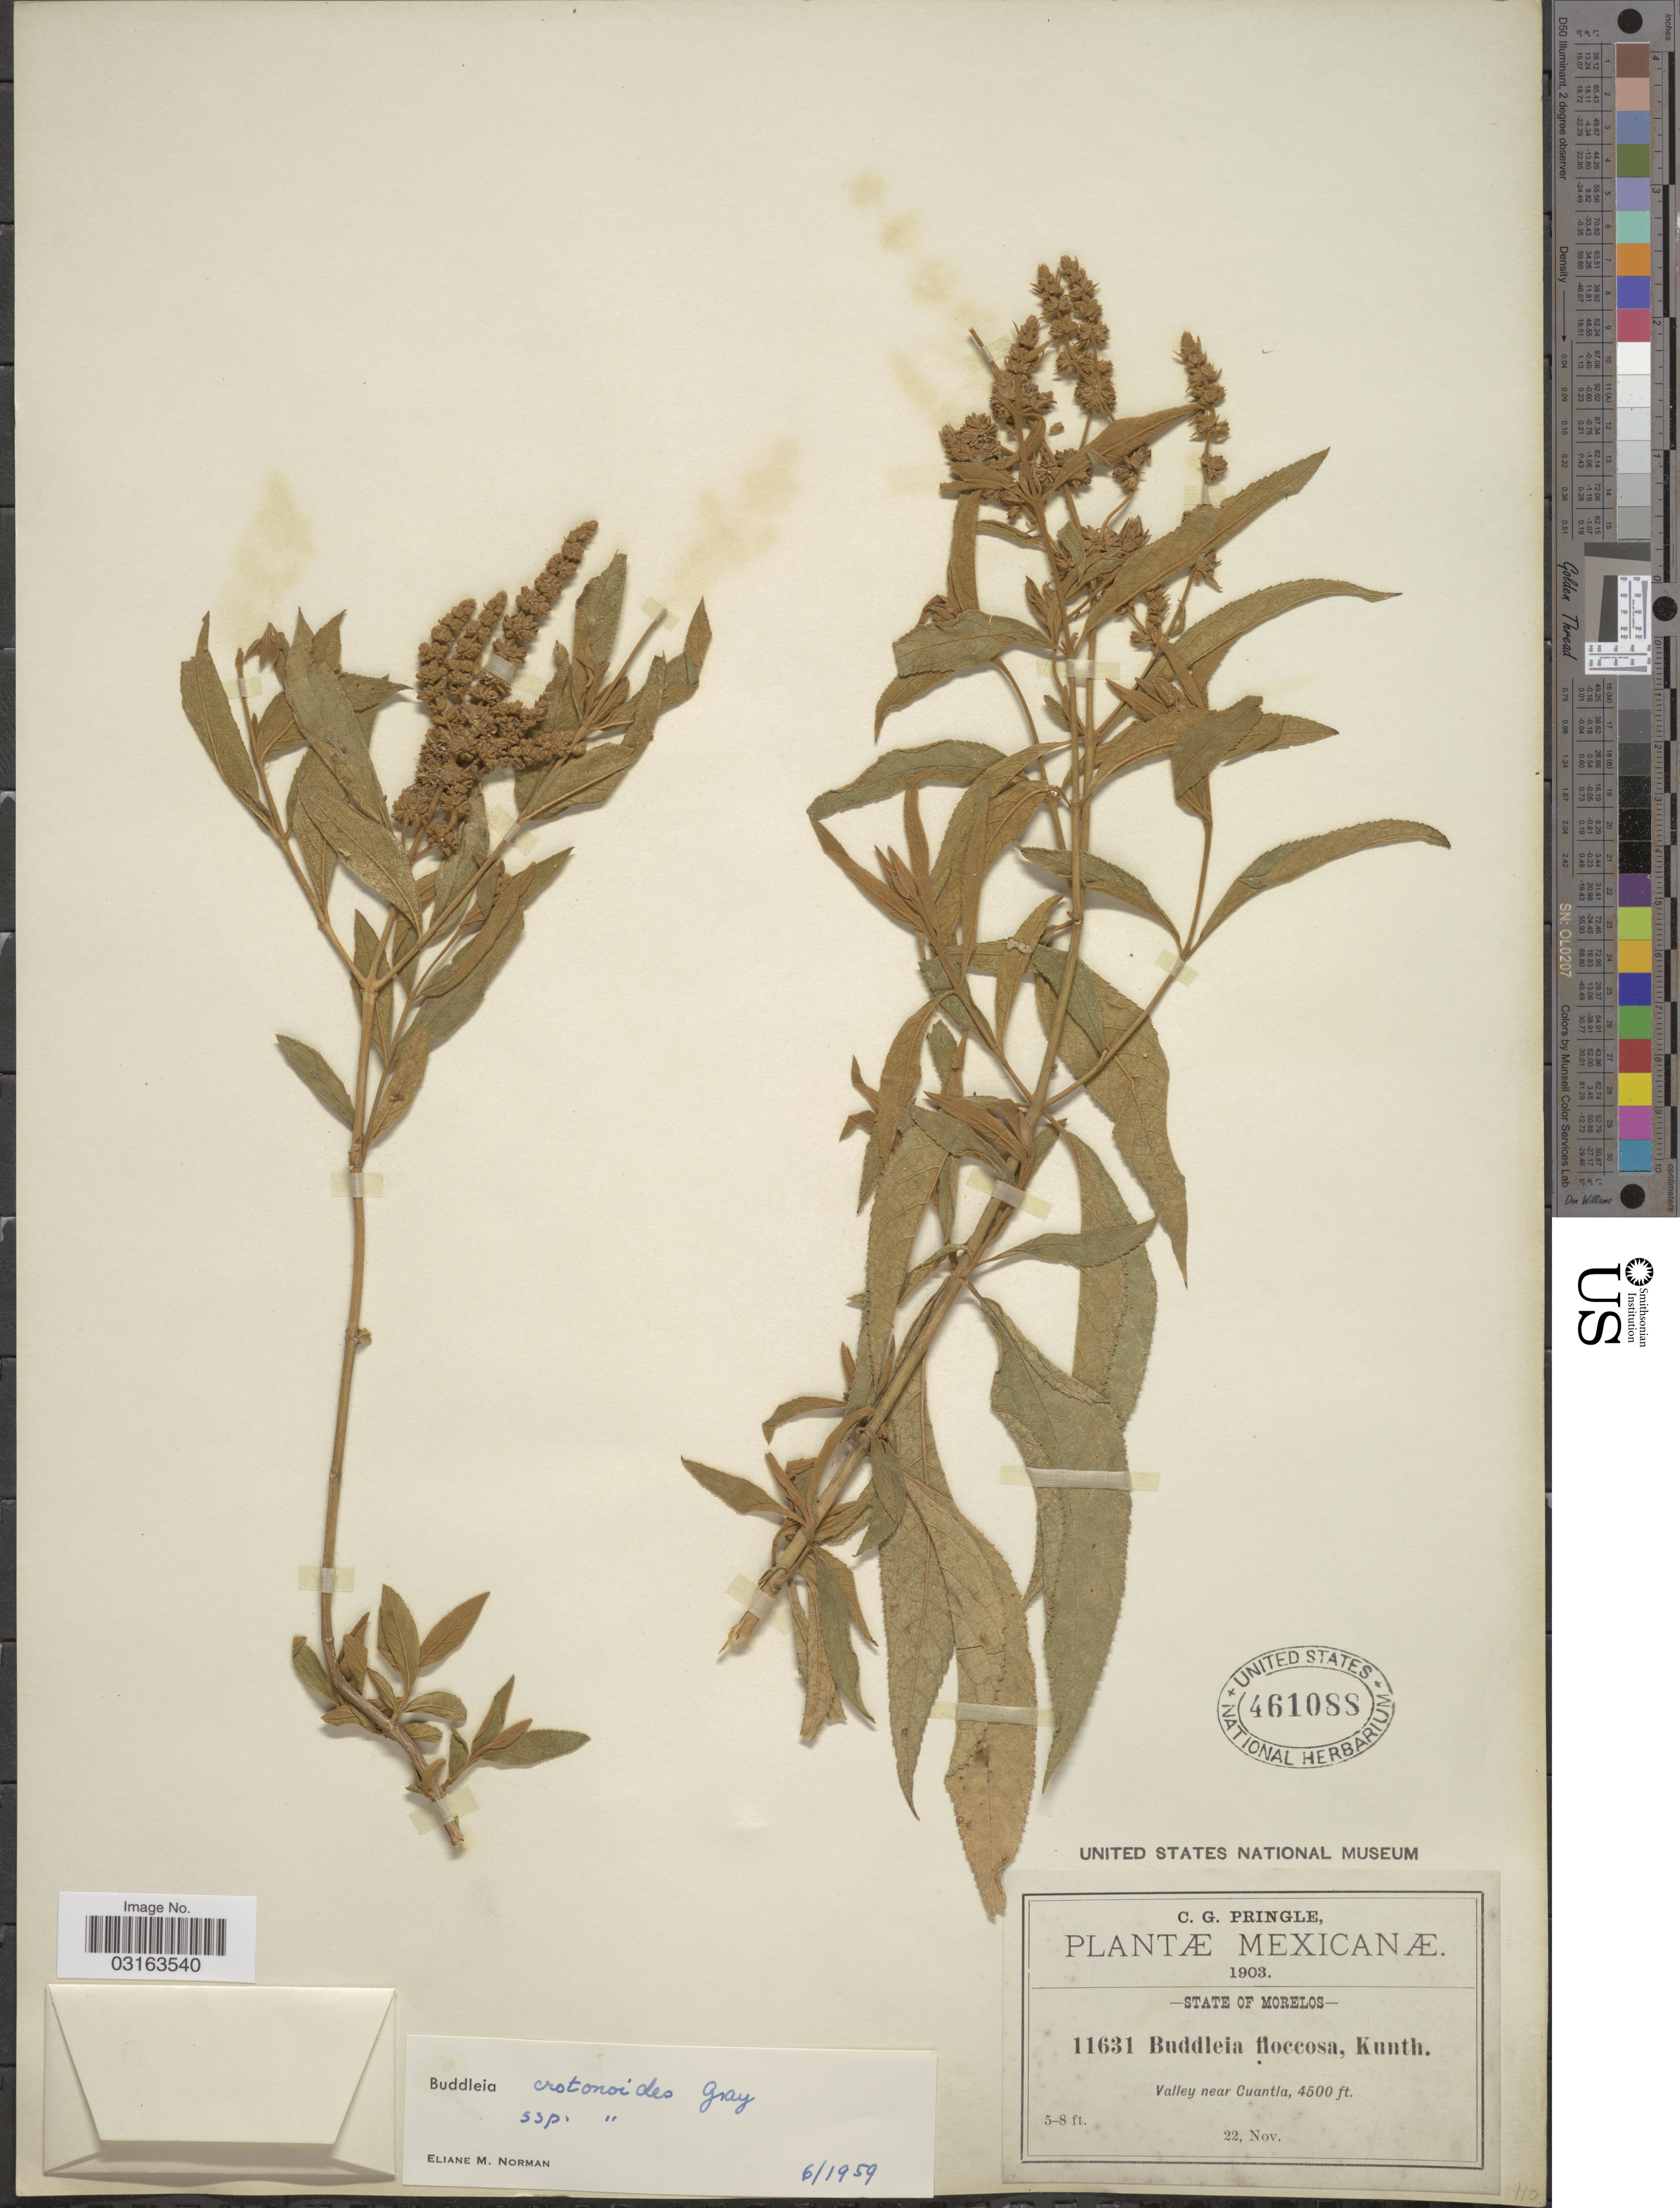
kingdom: Plantae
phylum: Tracheophyta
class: Magnoliopsida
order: Lamiales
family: Scrophulariaceae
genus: Buddleja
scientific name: Buddleja crotonoides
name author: A. Gray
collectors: C. G. Pringle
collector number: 11631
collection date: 1903-11-22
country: Mexico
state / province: Morelos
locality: Valley near Cuantla.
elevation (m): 1372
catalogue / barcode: US 461088